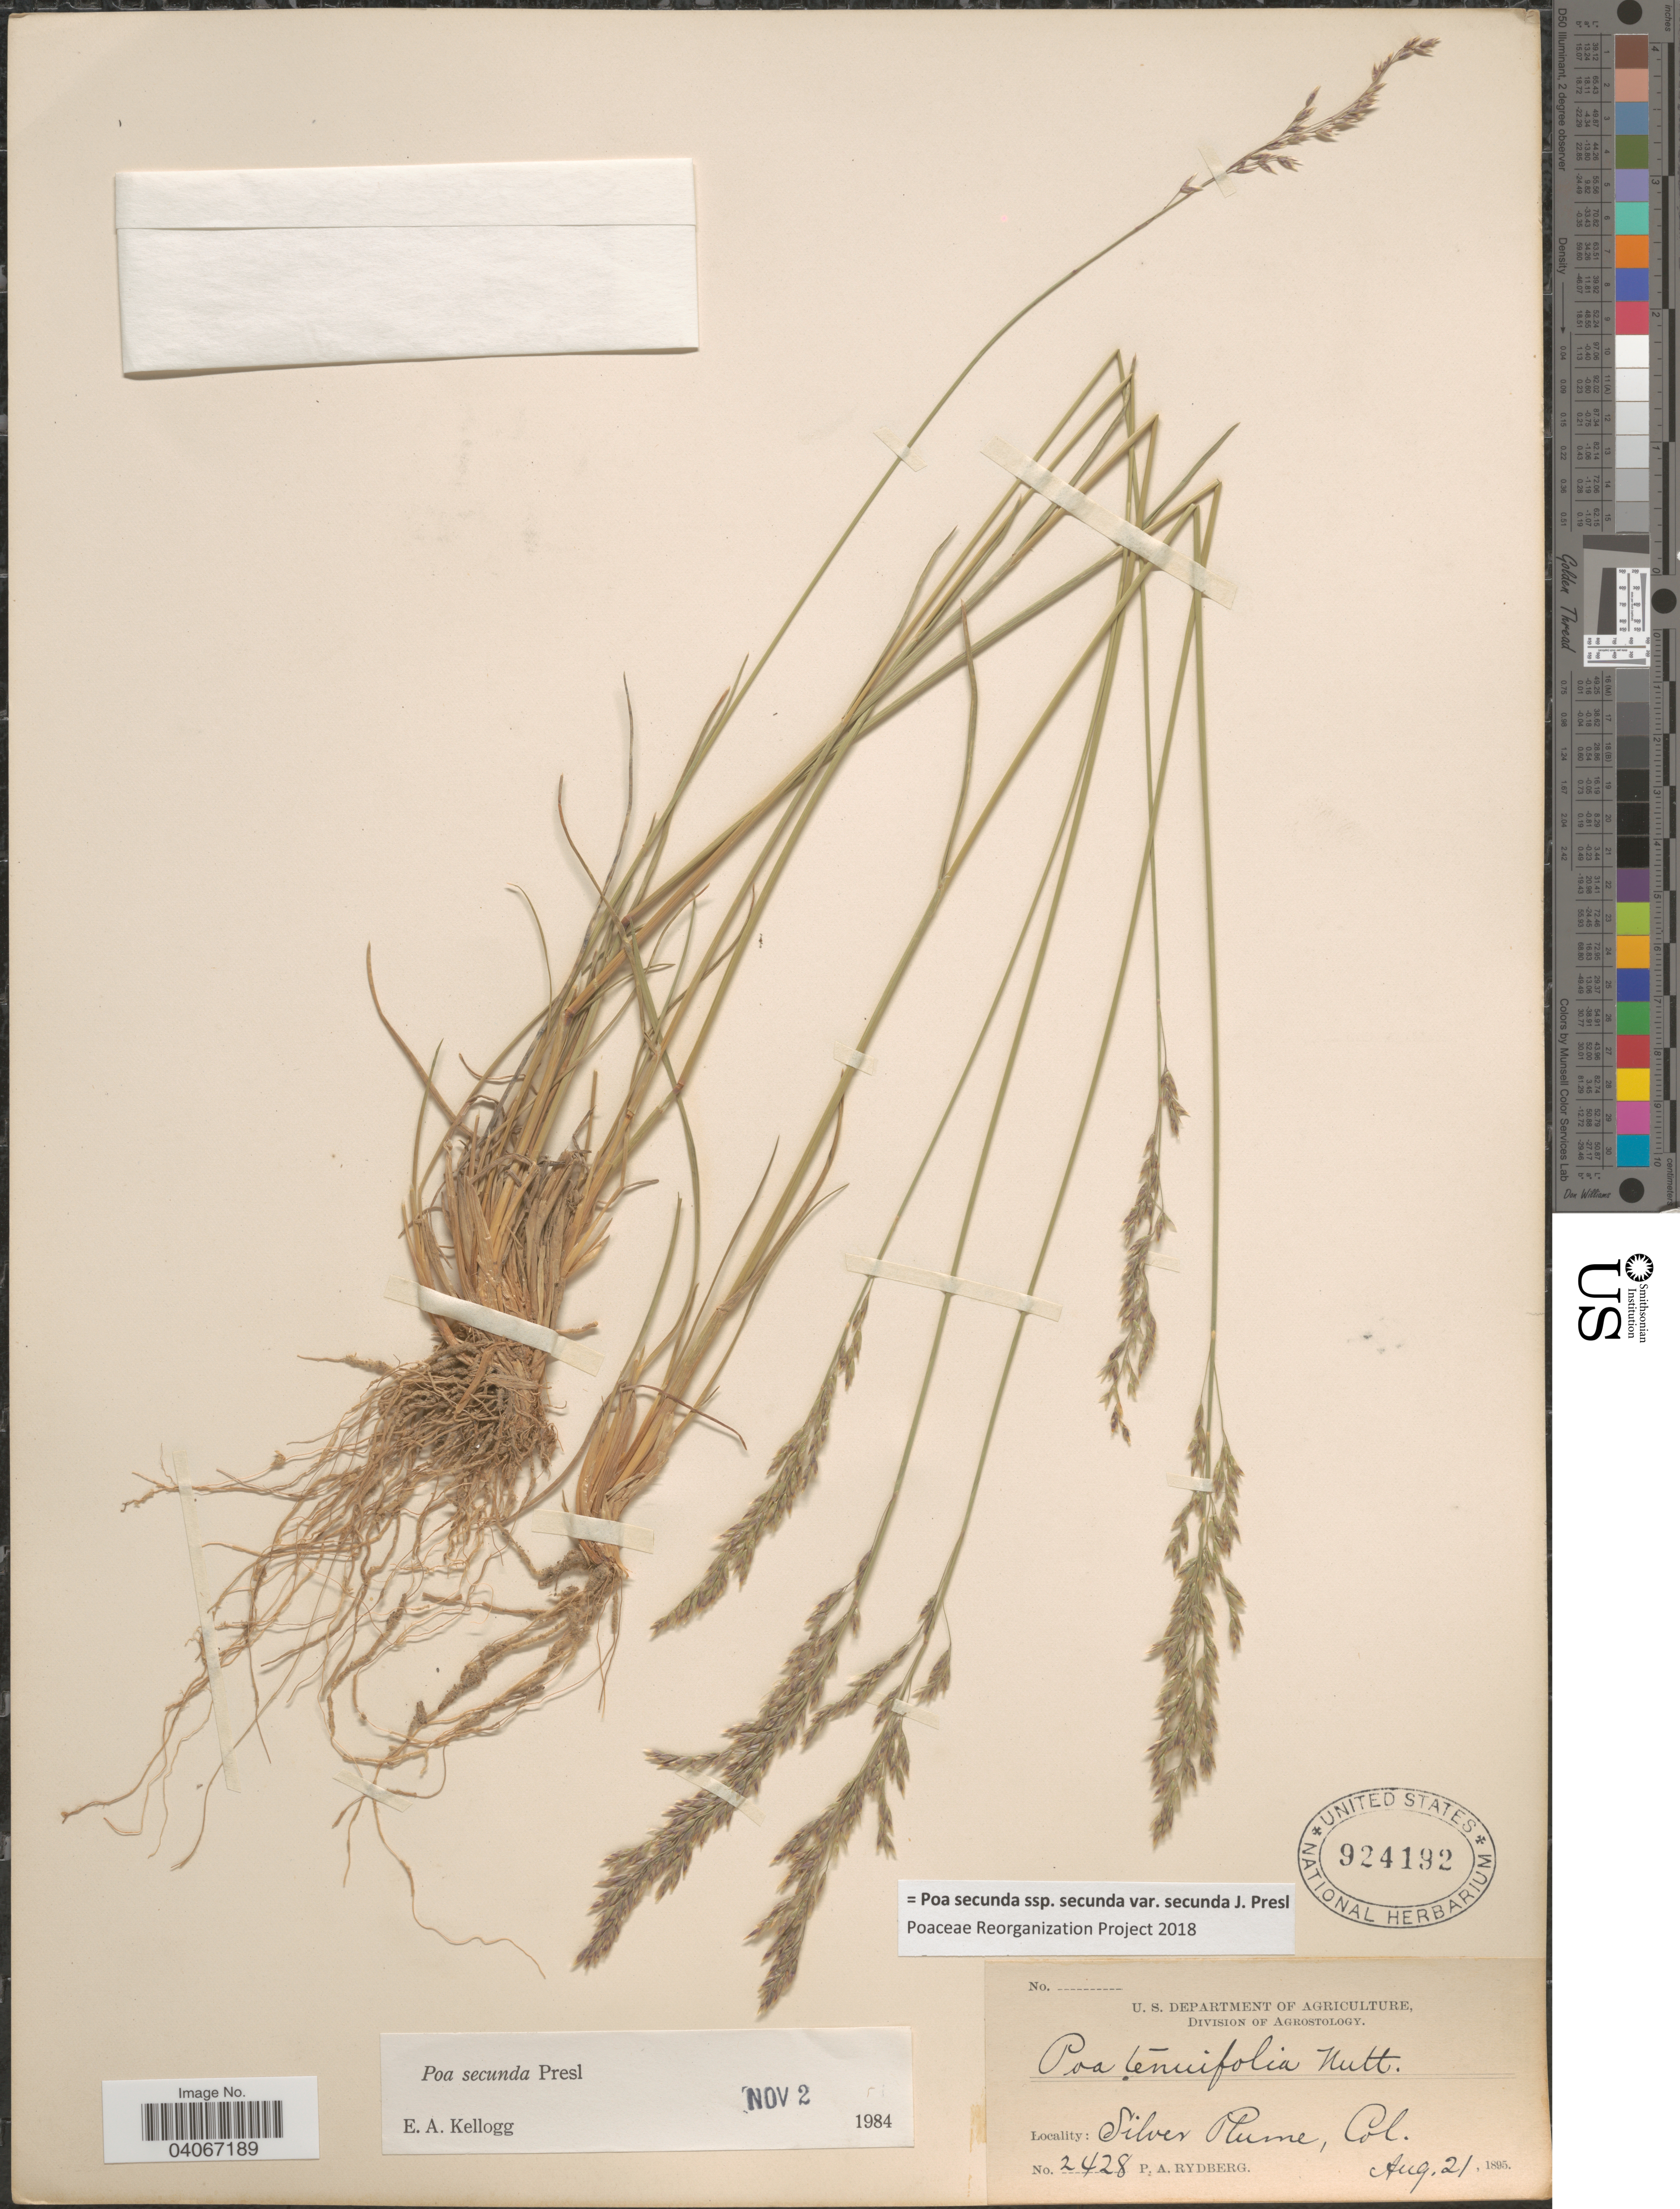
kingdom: Plantae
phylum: Tracheophyta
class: Liliopsida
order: Poales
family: Poaceae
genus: Poa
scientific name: Poa secunda subsp. secunda var. secunda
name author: J. Presl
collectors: P. A. Rydberg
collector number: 2428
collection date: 1895-08-21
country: United States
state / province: Colorado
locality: Silver Plume.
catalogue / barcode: US 924192